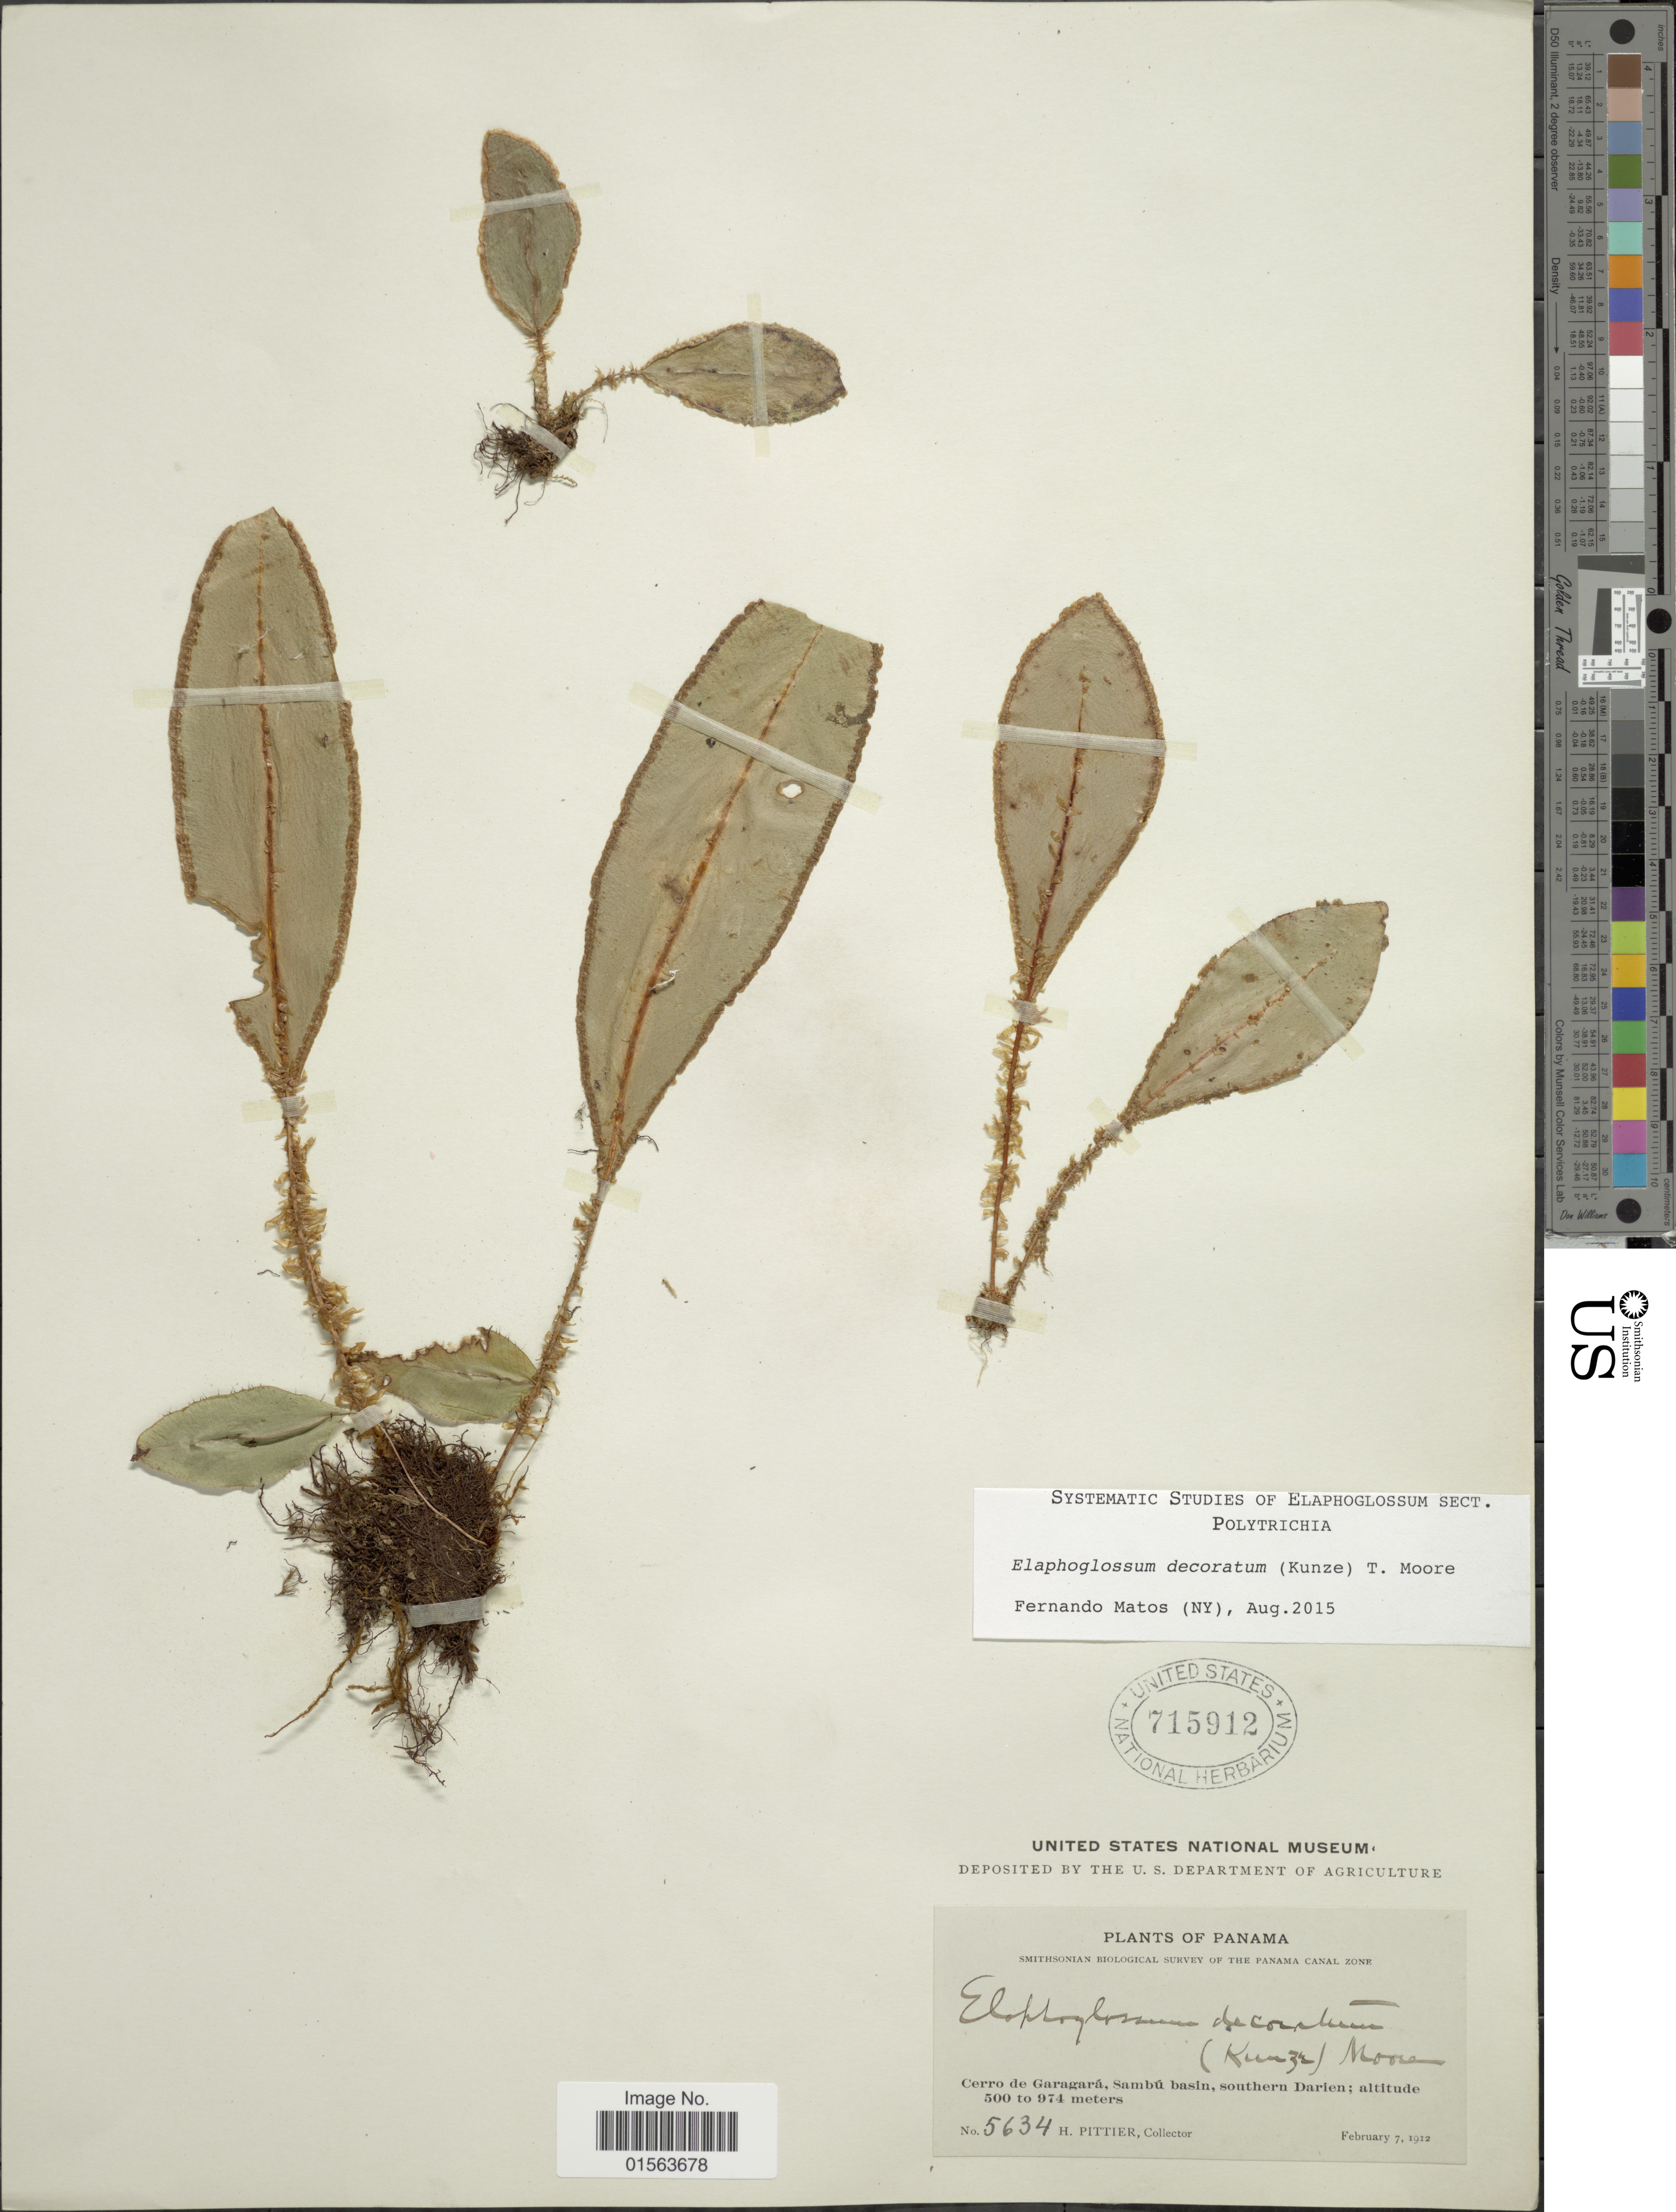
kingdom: Plantae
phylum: Tracheophyta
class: Polypodiopsida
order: Polypodiales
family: Dryopteridaceae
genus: Elaphoglossum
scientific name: Elaphoglossum decoratum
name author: (Kunze) T. Moore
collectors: H. F. Pittier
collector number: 5634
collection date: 1912-02-07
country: Panama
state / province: Darién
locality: Cerro de Garagara, Sambu basin, southern Darien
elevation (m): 500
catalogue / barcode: US 715912